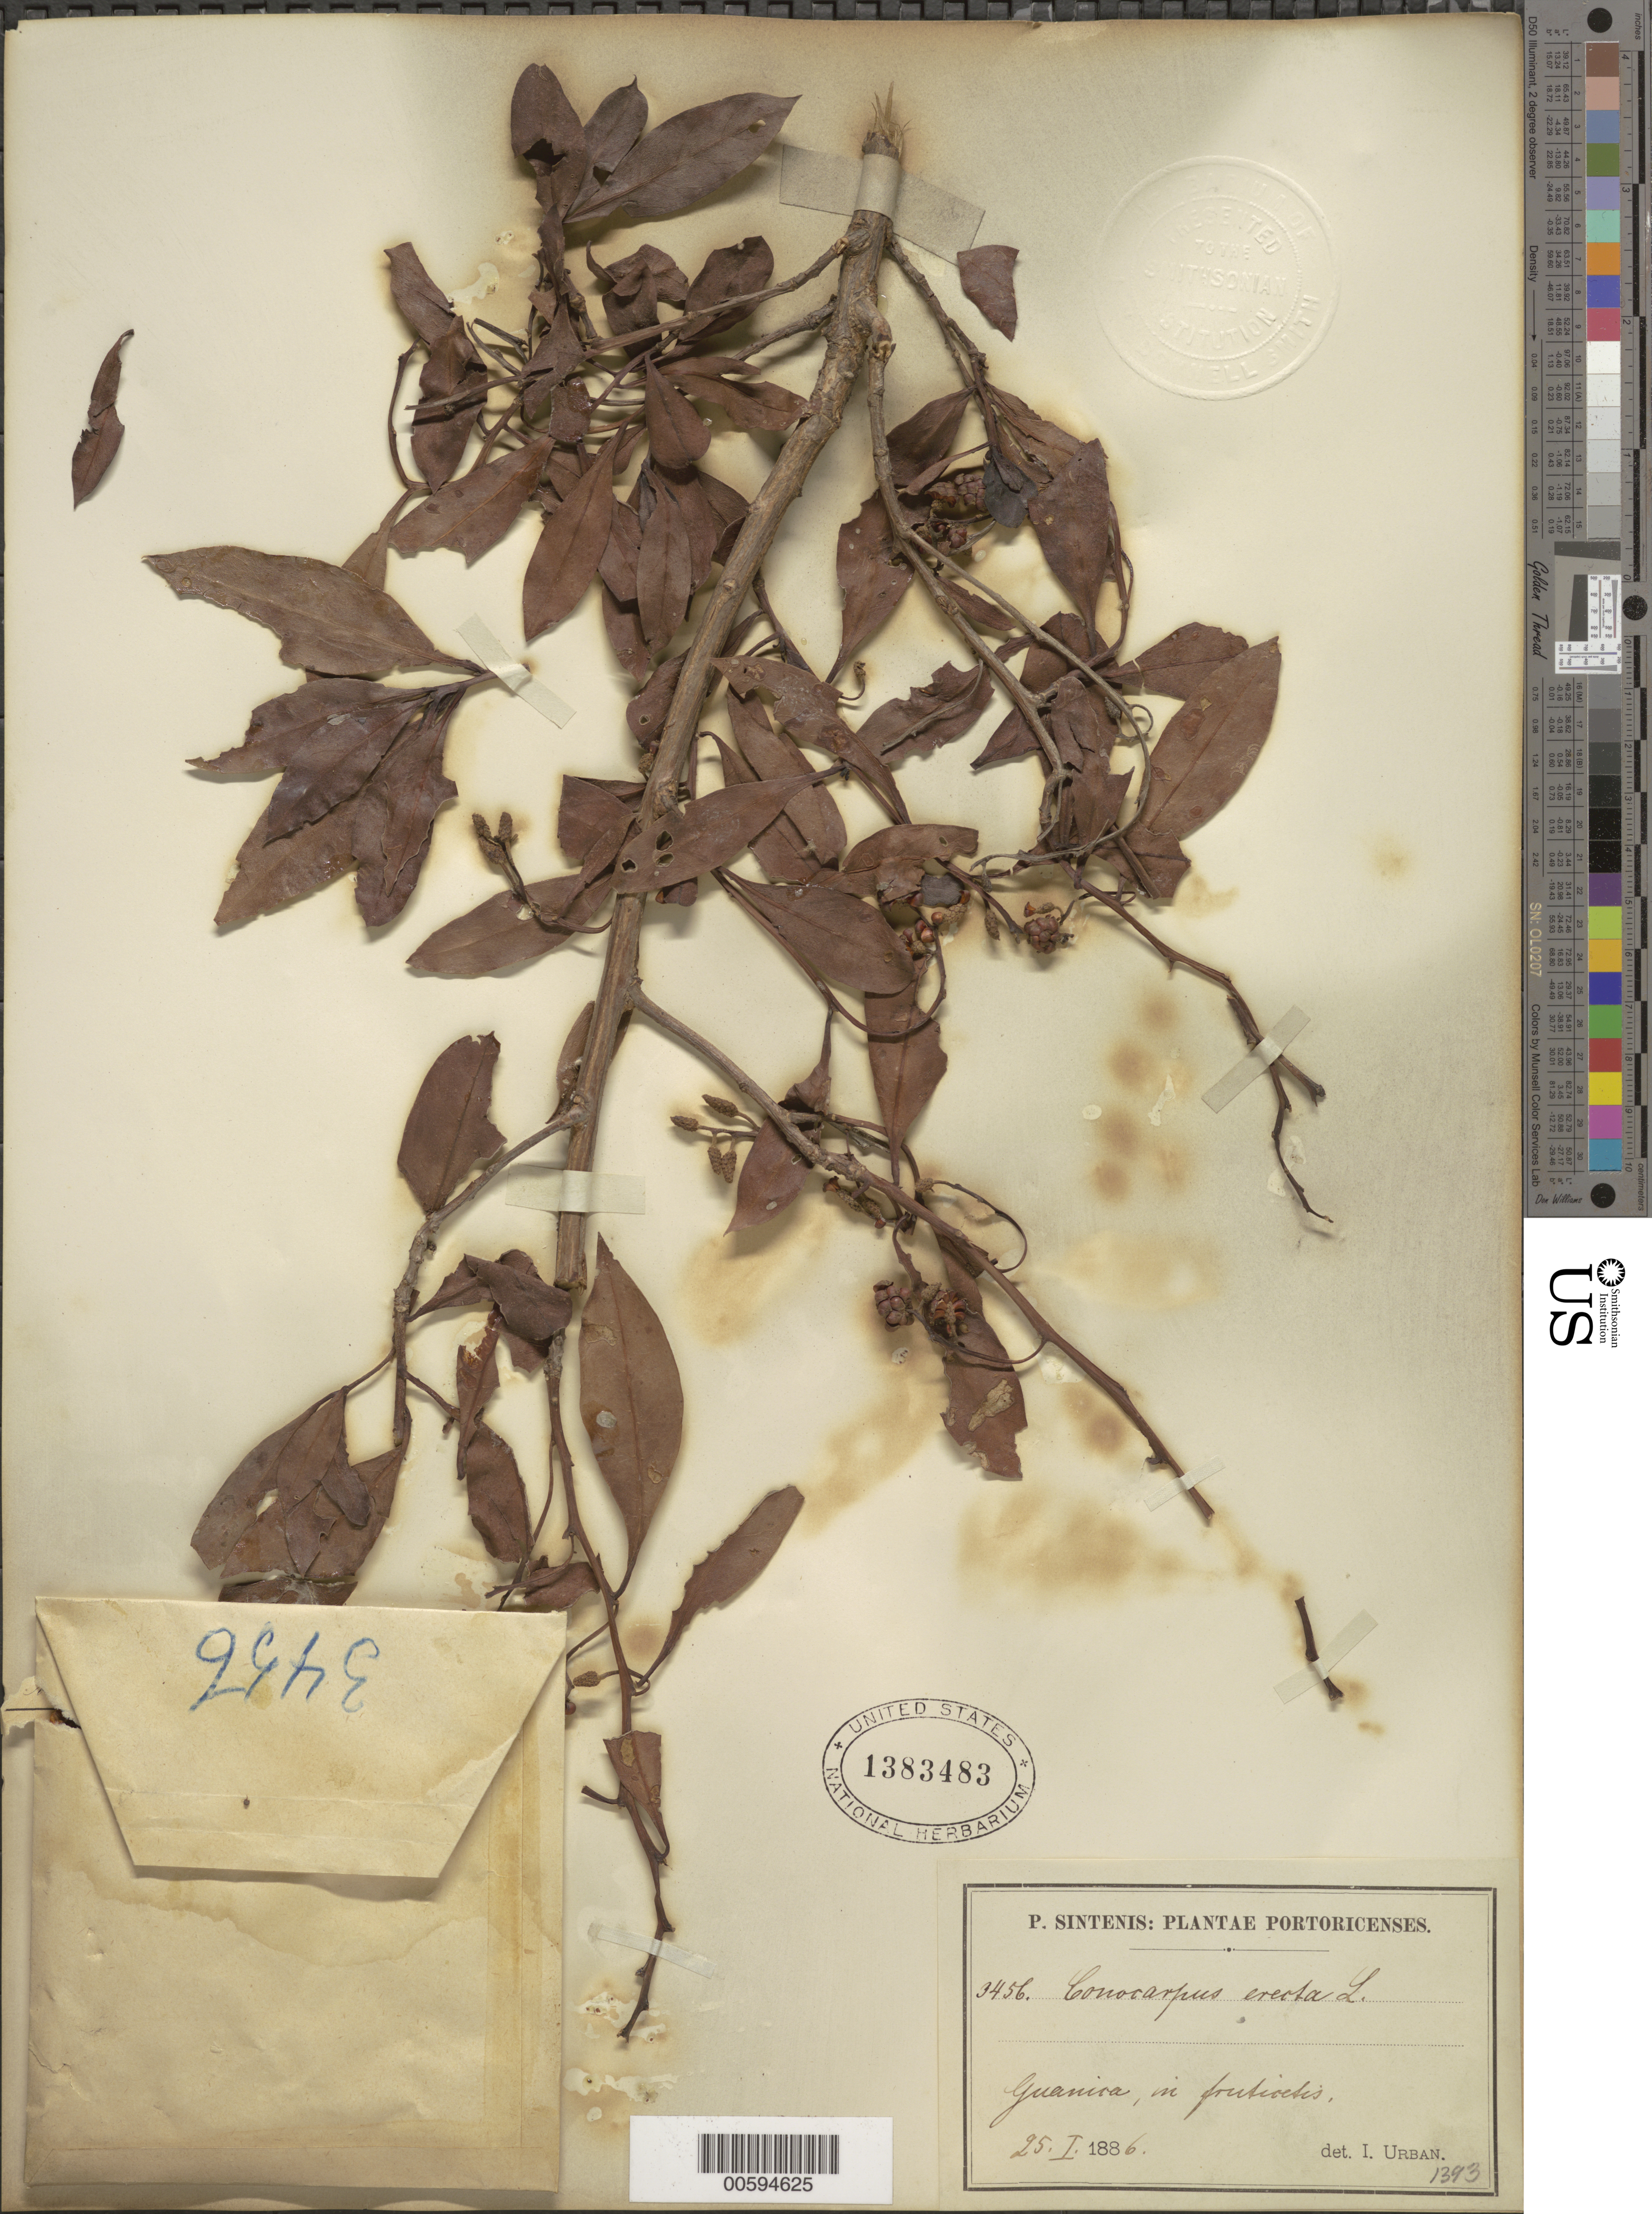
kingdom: Plantae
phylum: Tracheophyta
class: Magnoliopsida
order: Myrtales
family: Combretaceae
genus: Conocarpus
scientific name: Conocarpus erectus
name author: L.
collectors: P. Sintenis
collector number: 3456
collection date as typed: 25 Jan 1886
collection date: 1886-01-25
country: Puerto Rico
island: Greater Antilles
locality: Guanica, in fruticetis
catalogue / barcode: US 1383483